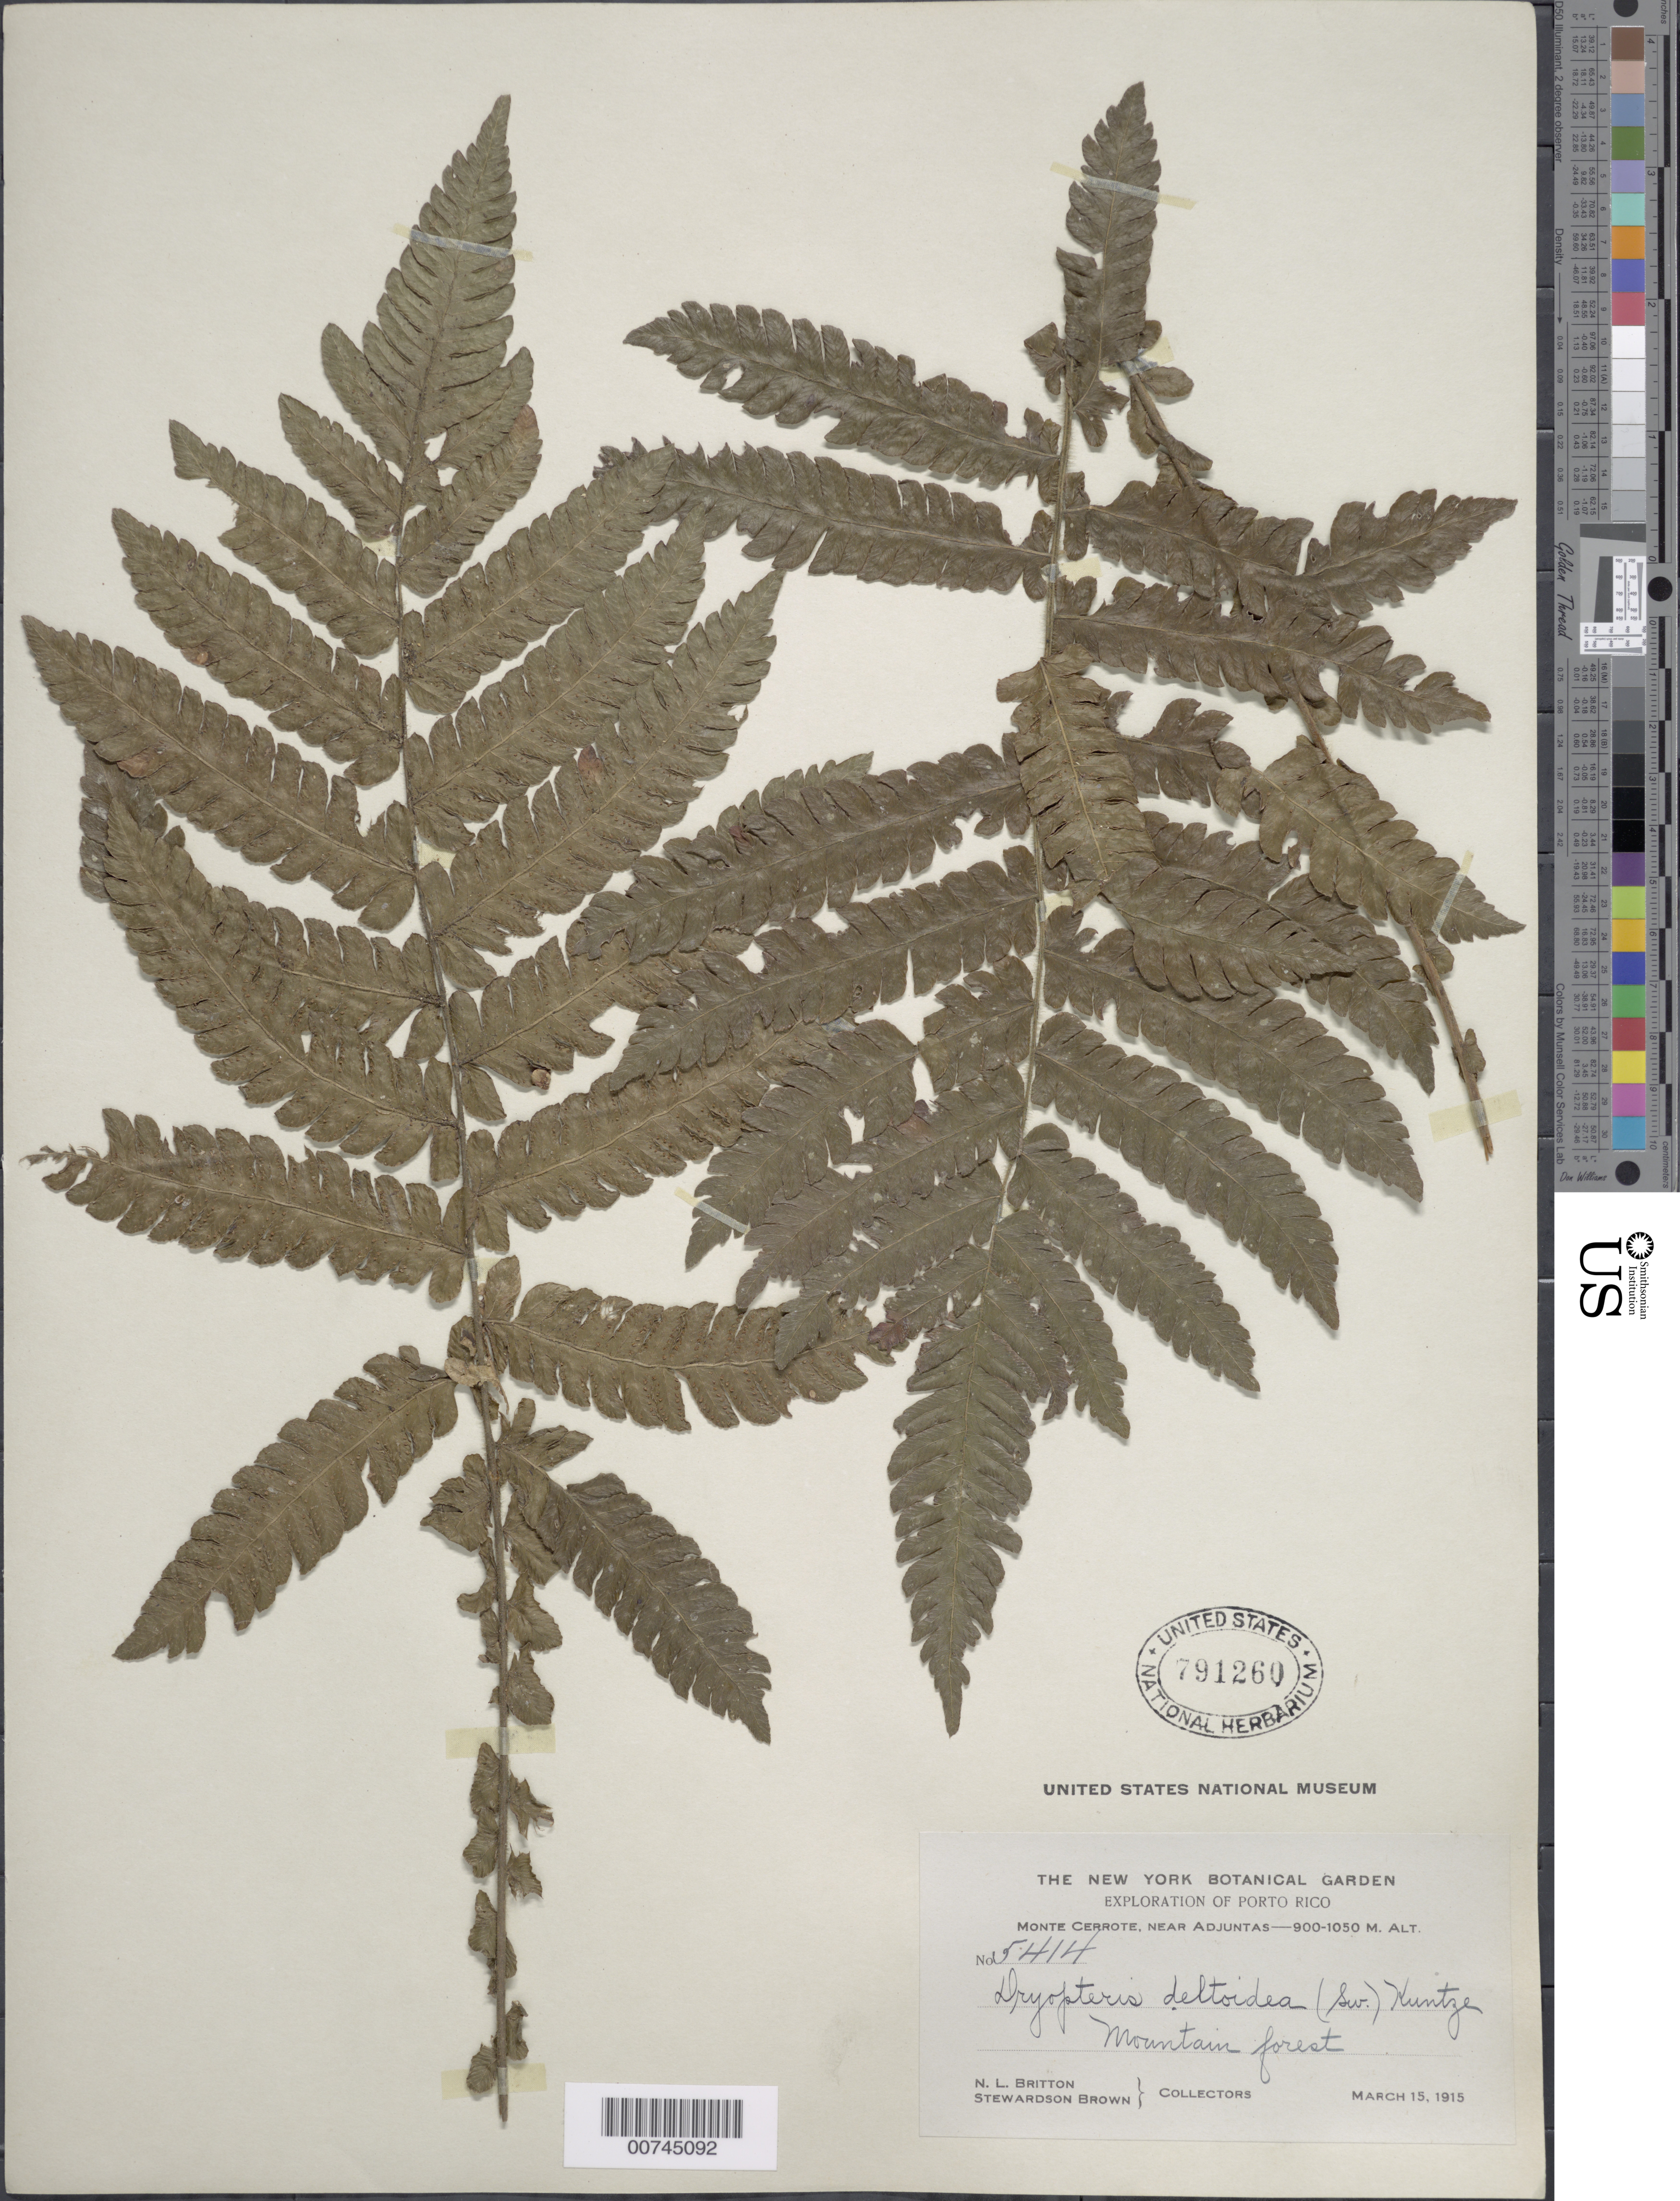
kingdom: Plantae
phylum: Tracheophyta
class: Polypodiopsida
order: Polypodiales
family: Thelypteridaceae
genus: Steiropteris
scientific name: Steiropteris deltoidea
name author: (Sw.) Pic. Serm.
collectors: N. Britton & S. Brown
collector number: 5414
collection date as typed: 15 Mar 1915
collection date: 1915-03-15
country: Puerto Rico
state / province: Adjuntas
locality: Monte Cerrote, near Adjuntas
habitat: Mountain forest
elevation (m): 900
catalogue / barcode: US 791260